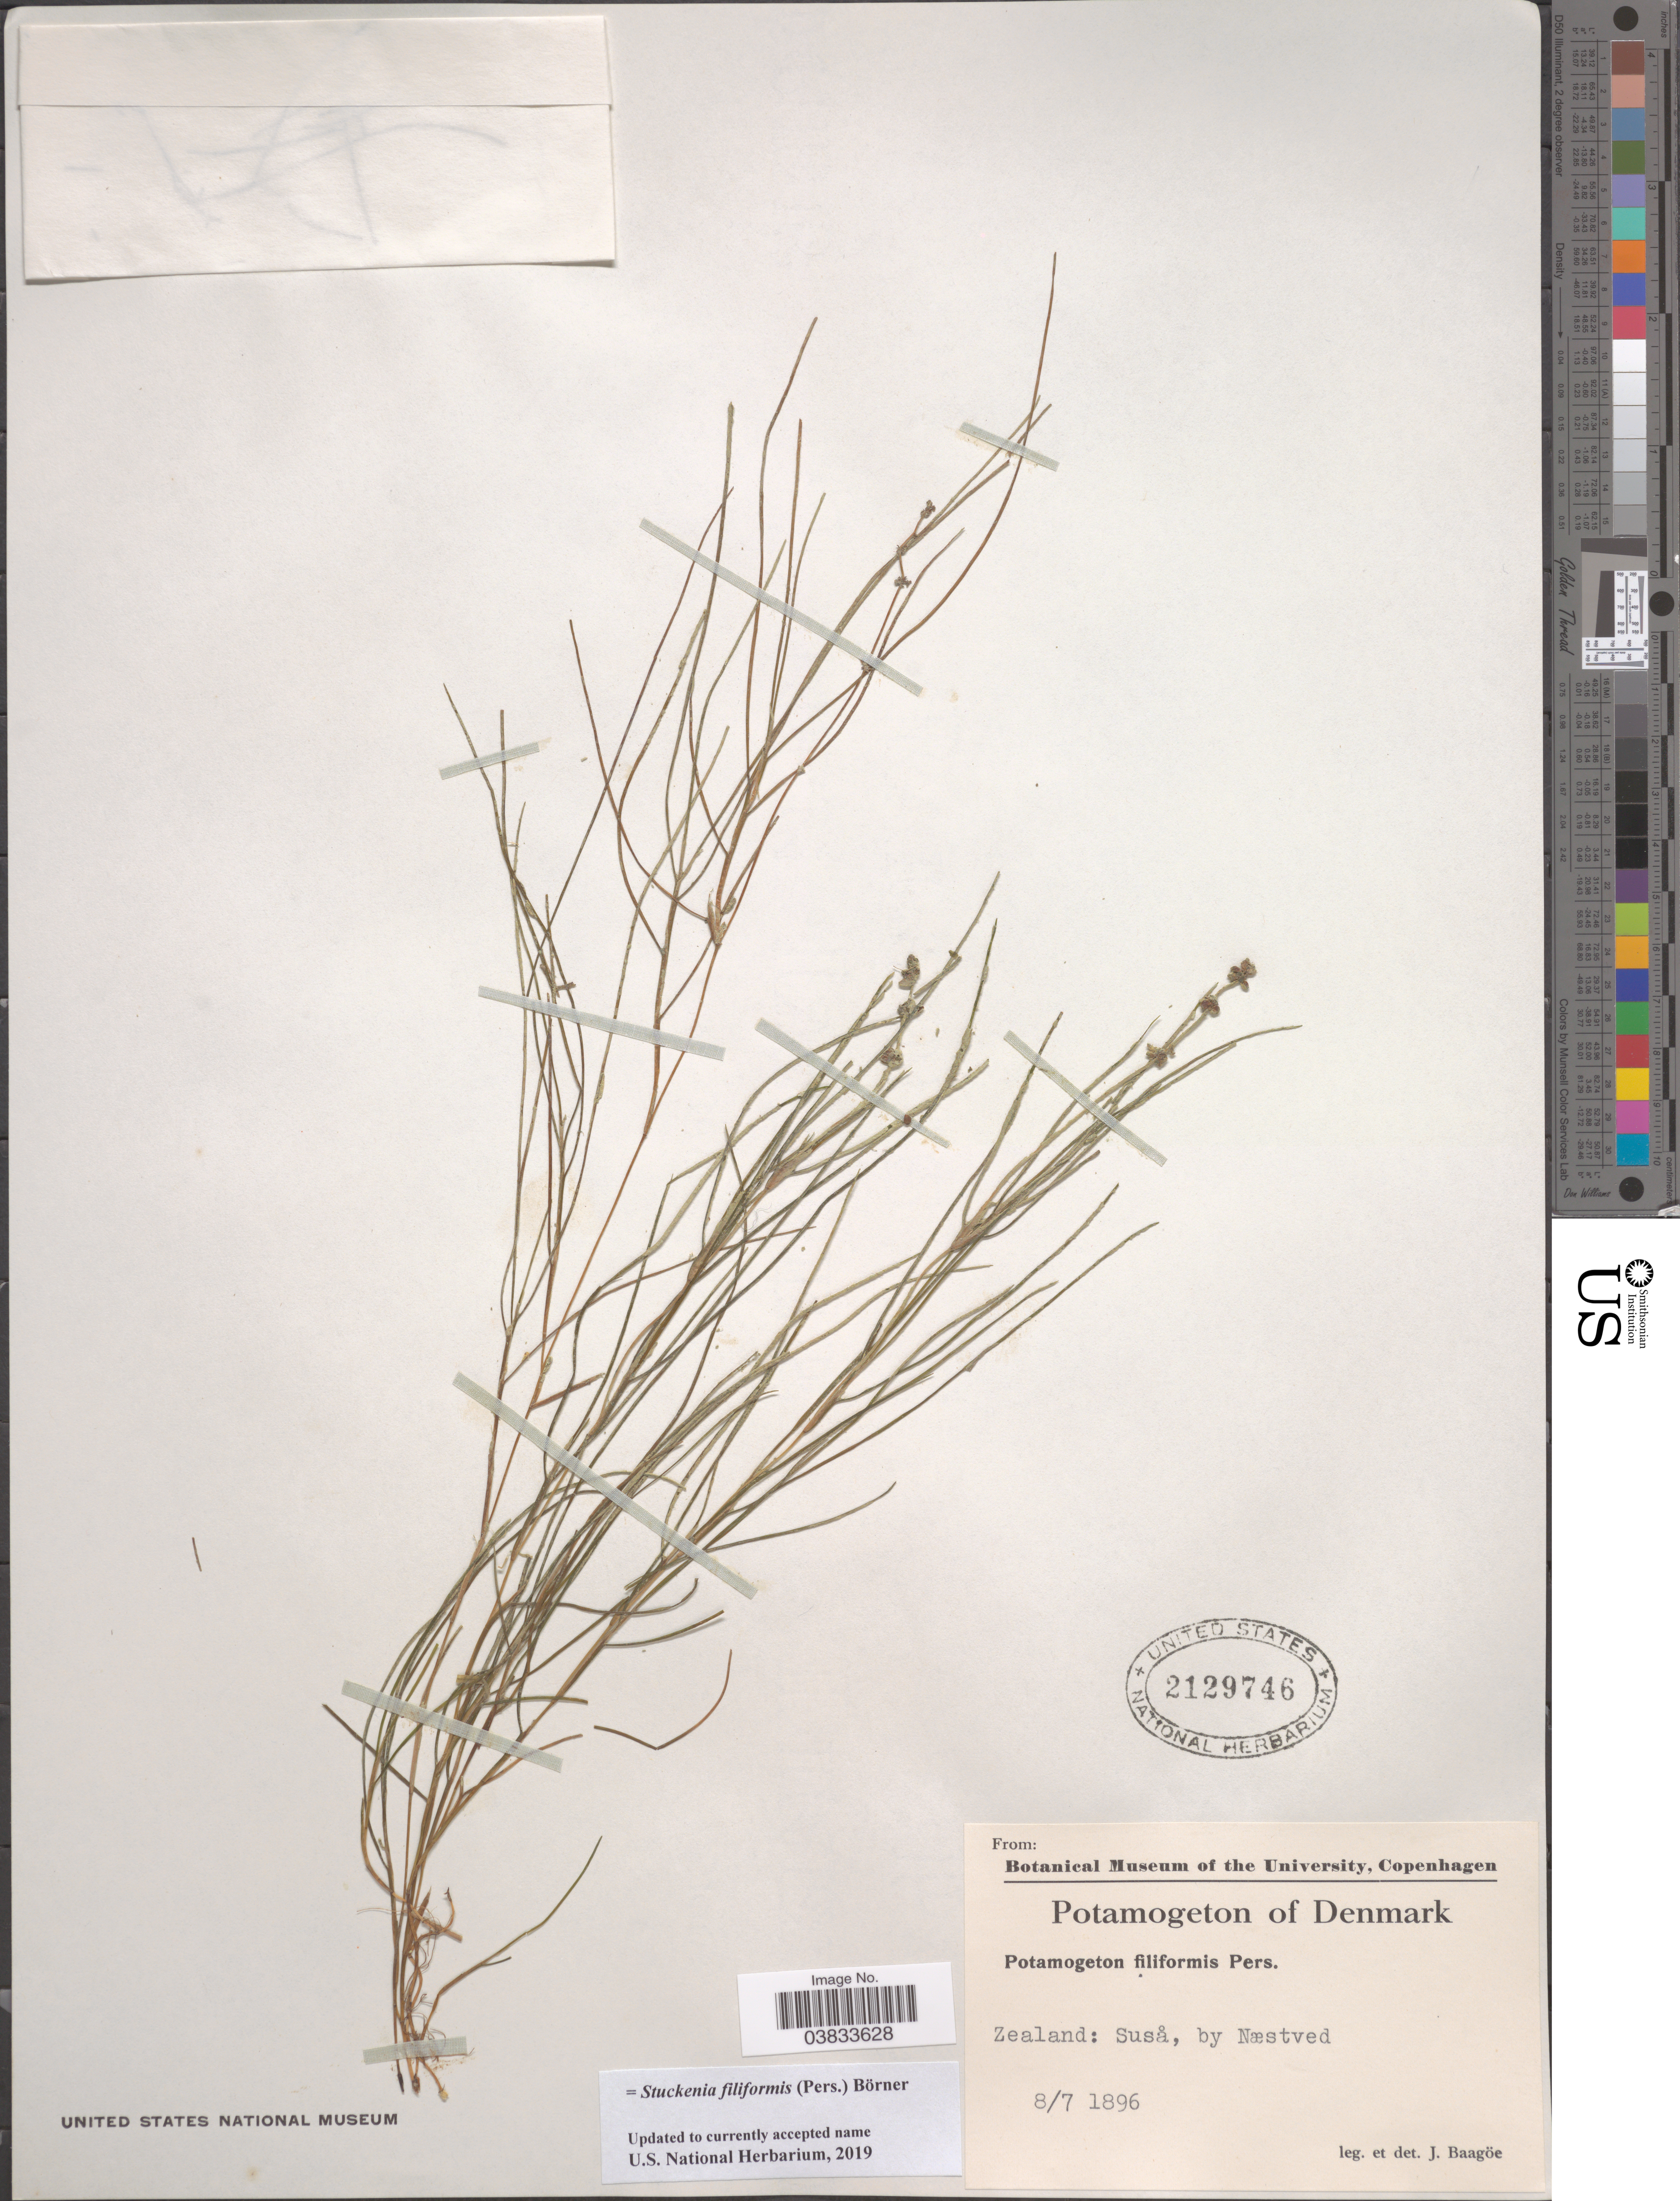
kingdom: Plantae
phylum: Tracheophyta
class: Liliopsida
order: Alismatales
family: Potamogetonaceae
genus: Stuckenia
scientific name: Stuckenia filiformis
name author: (Pers.) Börner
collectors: J. Baagoe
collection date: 1896-07-08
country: Denmark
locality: Zealand: Suså, by Næstved.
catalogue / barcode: US 2129746